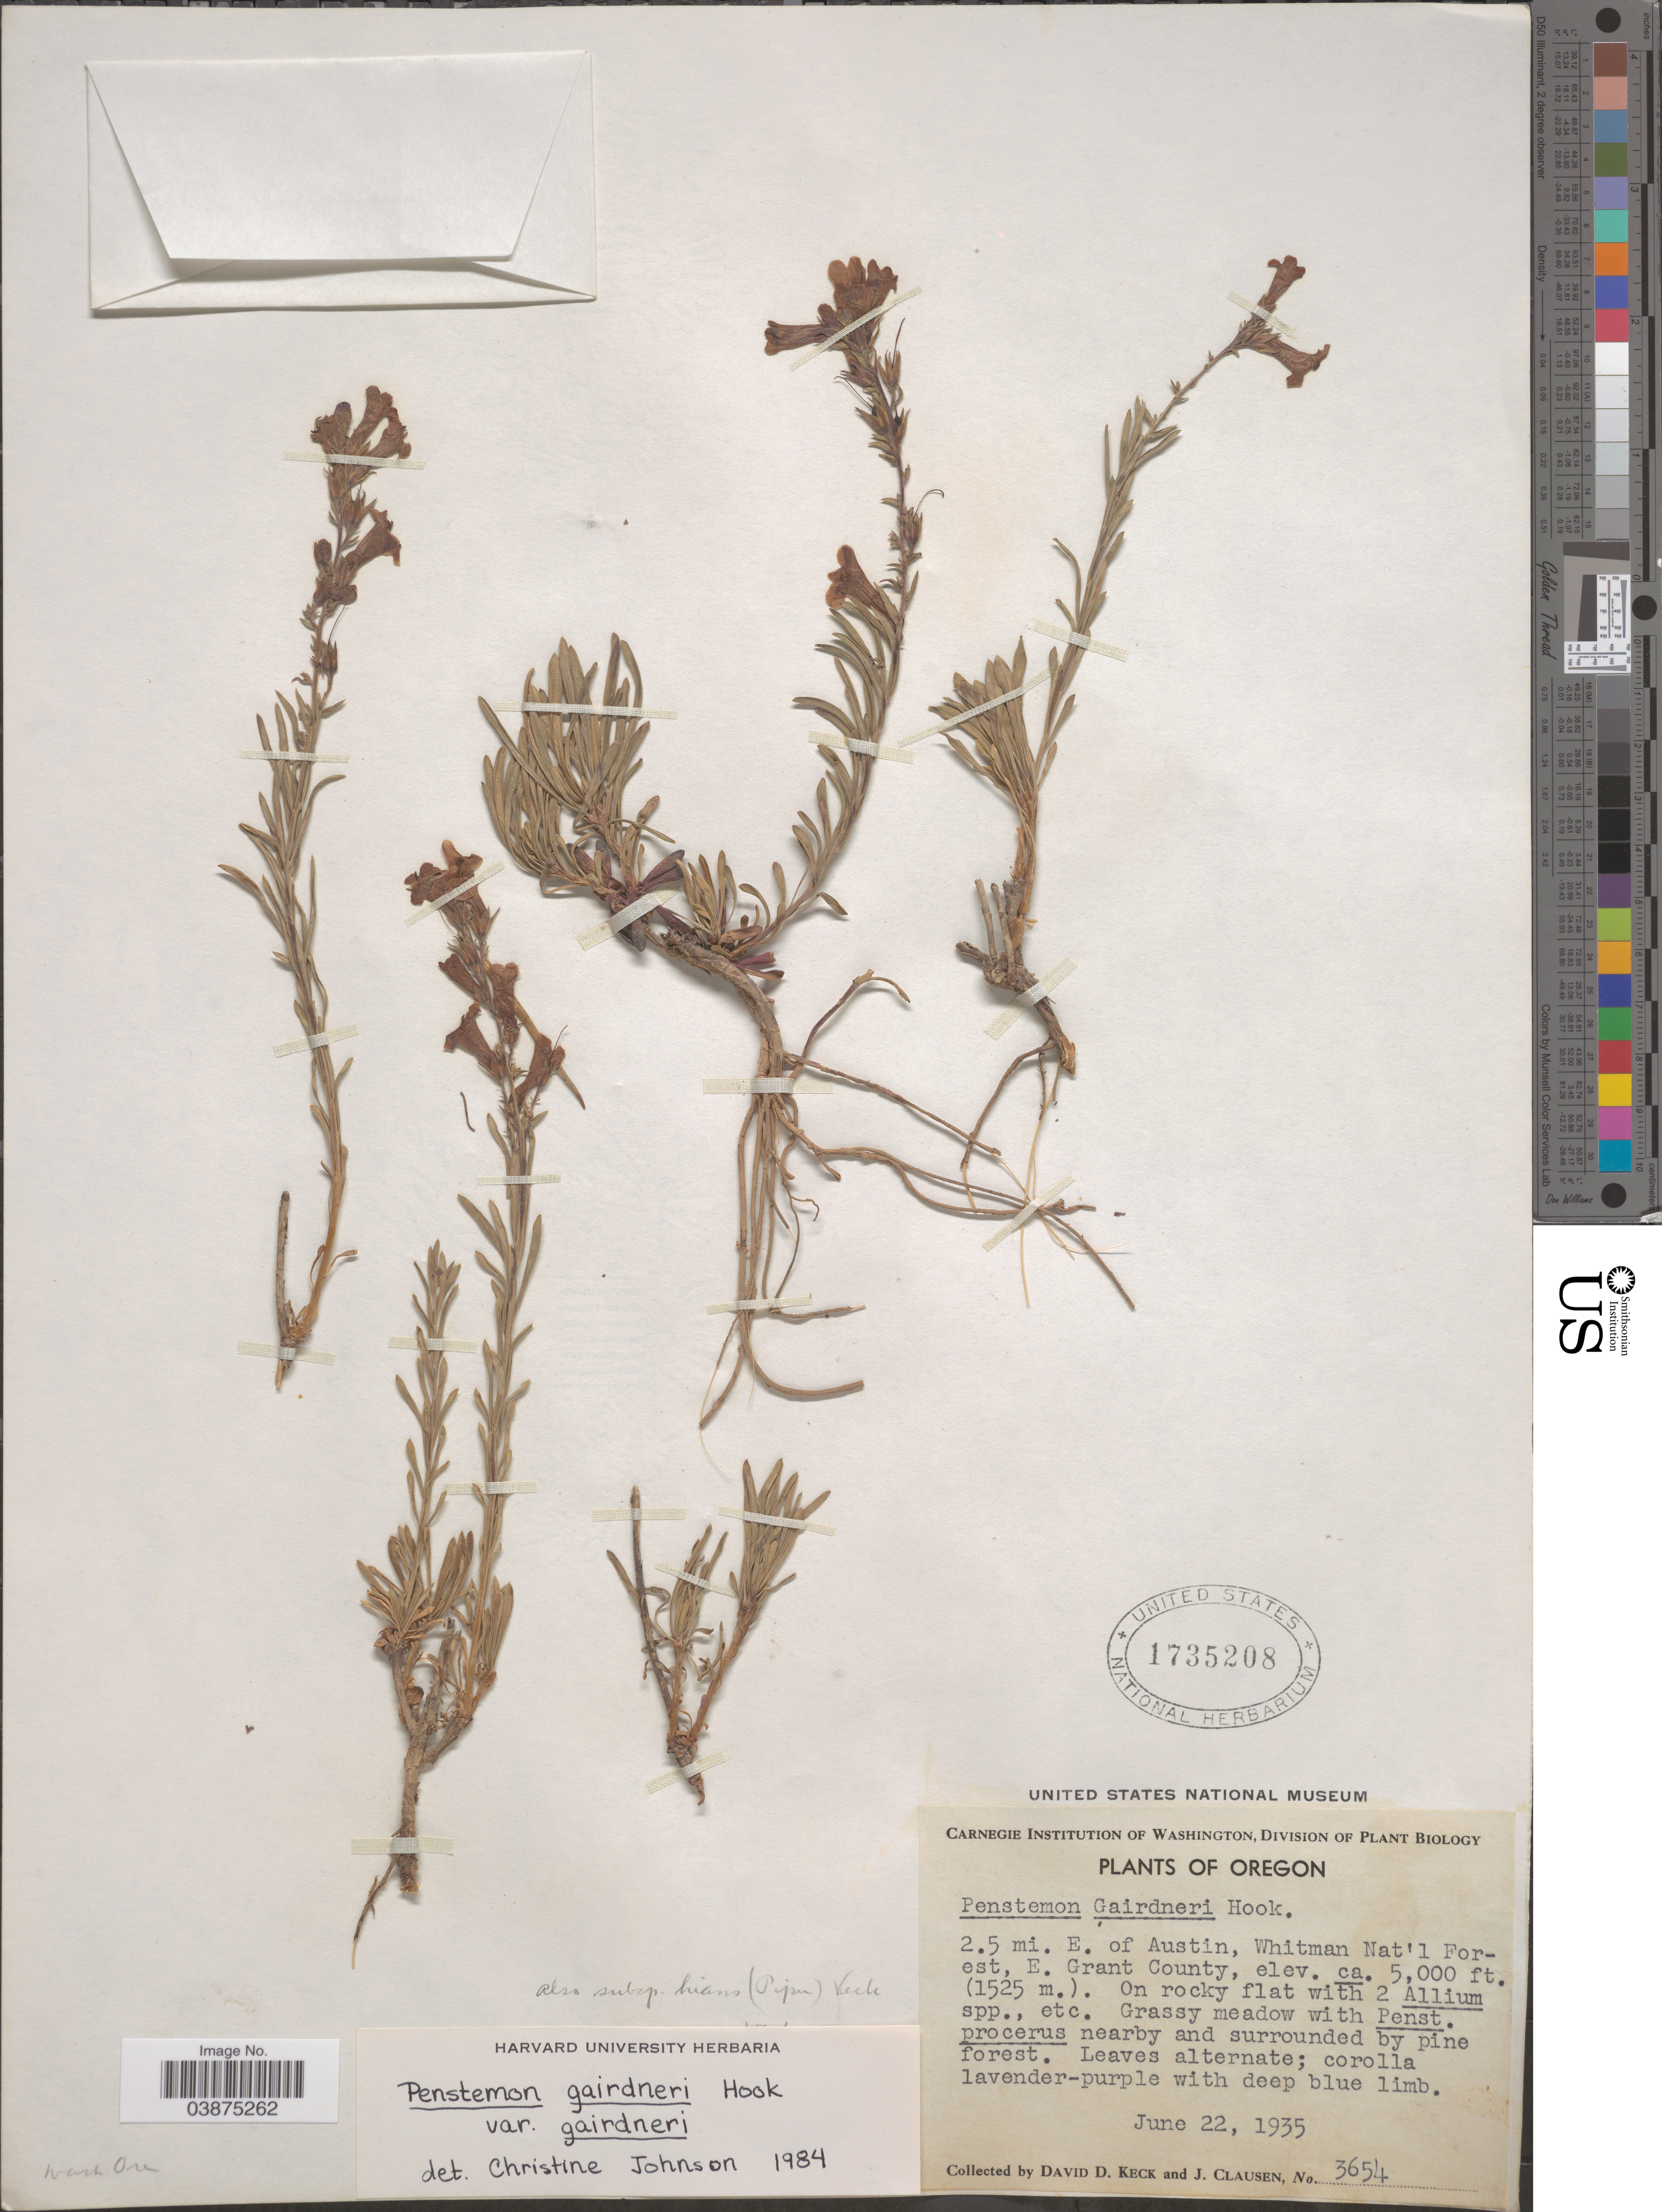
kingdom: Plantae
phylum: Tracheophyta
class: Magnoliopsida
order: Lamiales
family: Plantaginaceae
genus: Penstemon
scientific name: Penstemon gairdneri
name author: Hook.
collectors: D. D. Keck & J. Clausen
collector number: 3654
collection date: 1935-06-22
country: United States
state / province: Oregon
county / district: Grant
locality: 2.5 mi. E. of Austin, Whitman Nat'l Forest, E. Grant County.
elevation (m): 1524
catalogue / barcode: US 1735208